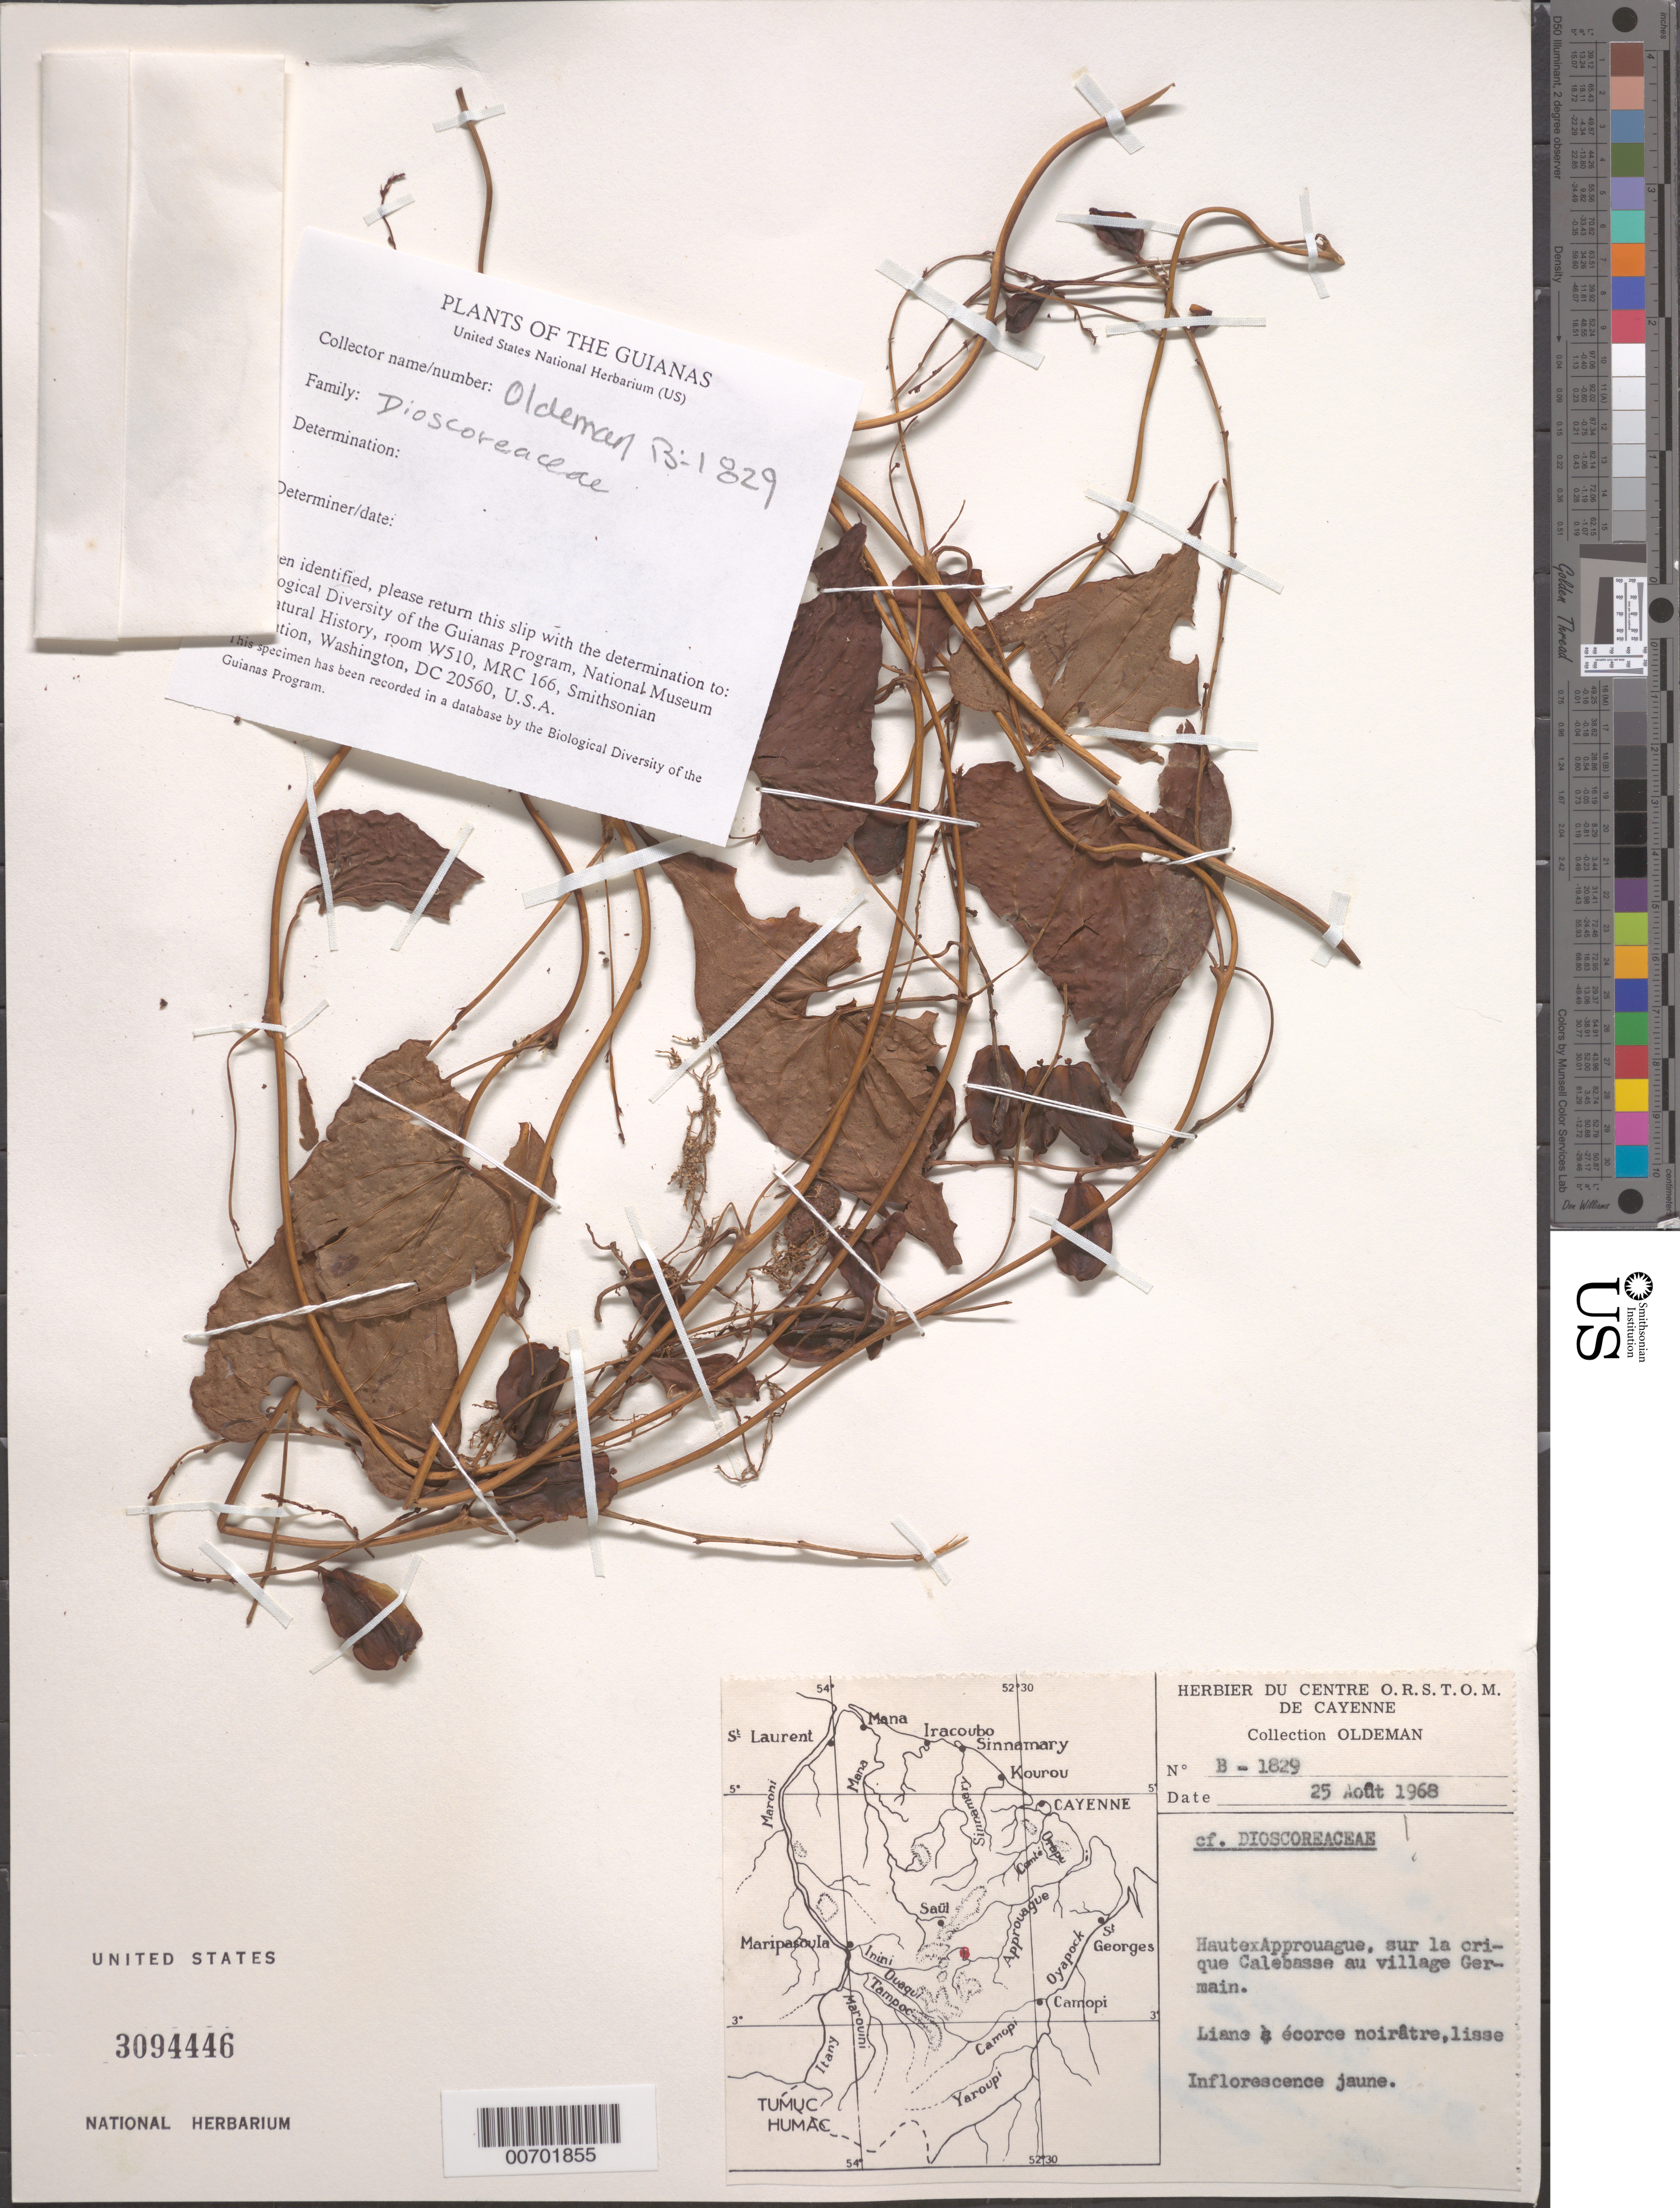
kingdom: Plantae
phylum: Tracheophyta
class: Liliopsida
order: Dioscoreales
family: Dioscoreaceae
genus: Dioscorea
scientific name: Dioscorea sp.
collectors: R. Oldeman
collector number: B 1829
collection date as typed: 25-Aug-68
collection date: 1968-08-25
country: French Guiana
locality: Crique Calebasse - Bassin du Haut-Approuague, au village Germain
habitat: Sur la crique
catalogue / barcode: US 3094446